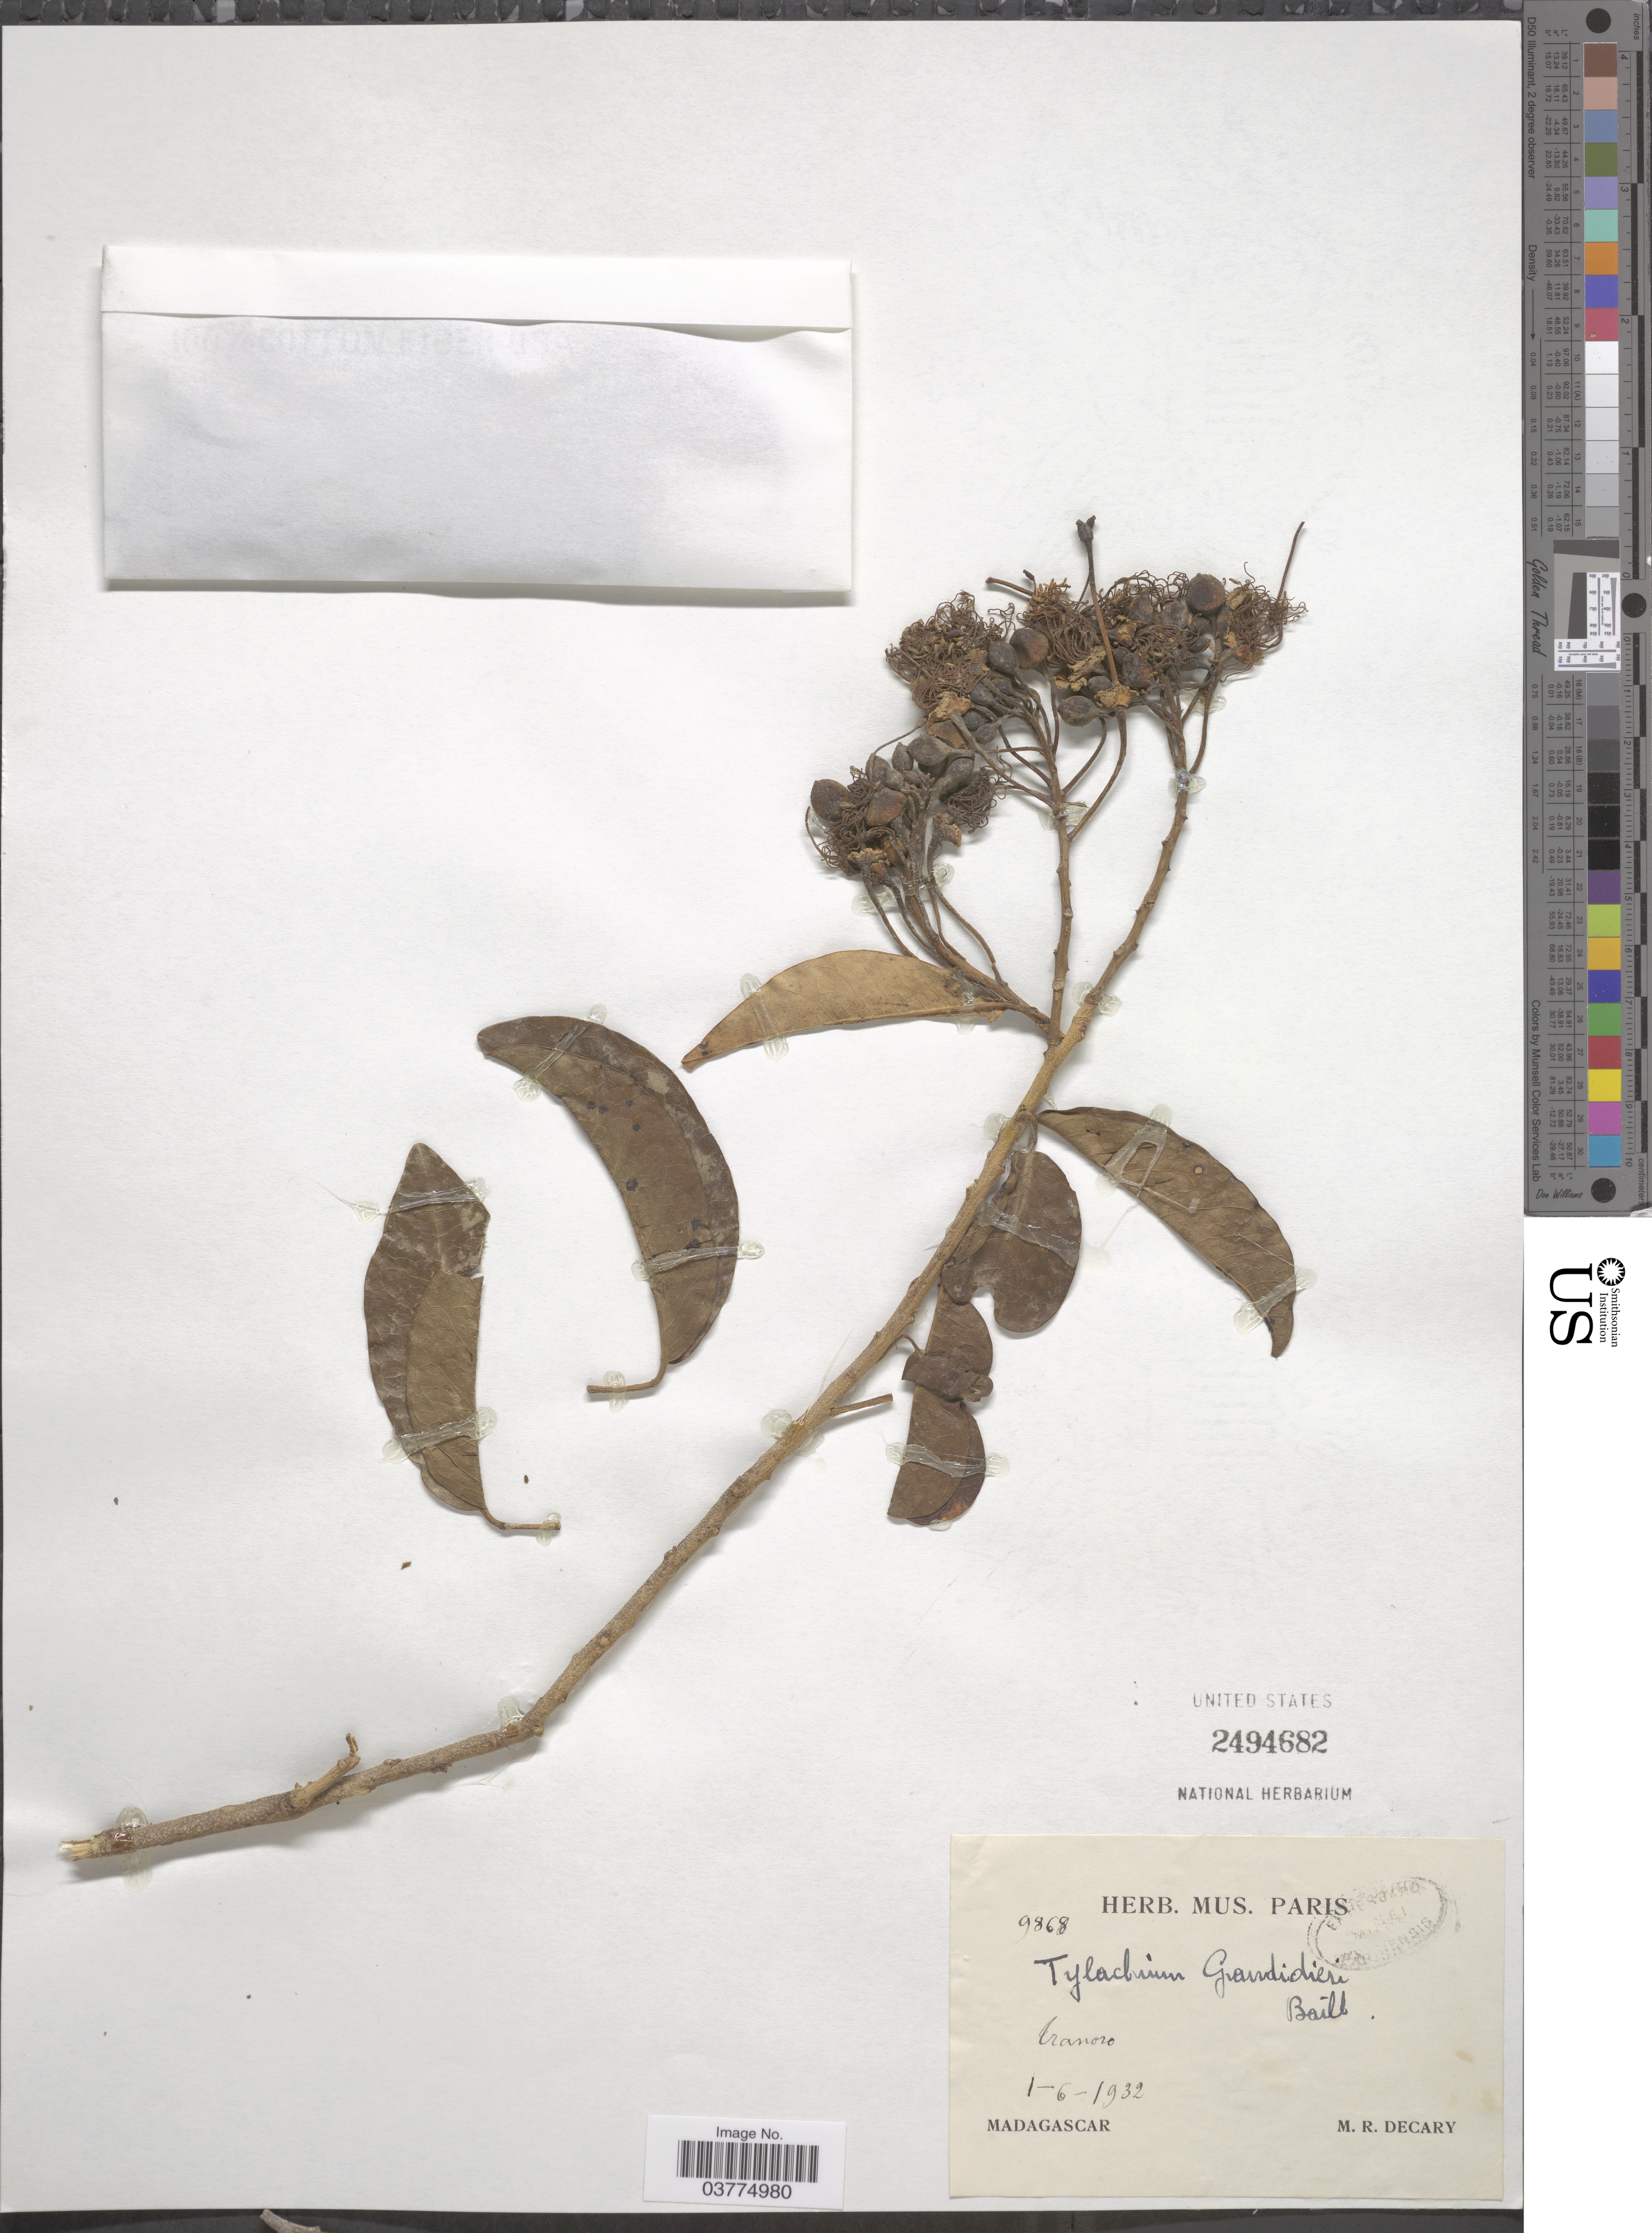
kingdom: Plantae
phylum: Tracheophyta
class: Magnoliopsida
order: Brassicales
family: Capparaceae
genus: Thilachium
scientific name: Thilachium grandidieri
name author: Baill.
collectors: R. Decary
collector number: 9868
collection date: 1932-06-01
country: Madagascar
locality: Tranoro [interpreted].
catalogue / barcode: US 2494682